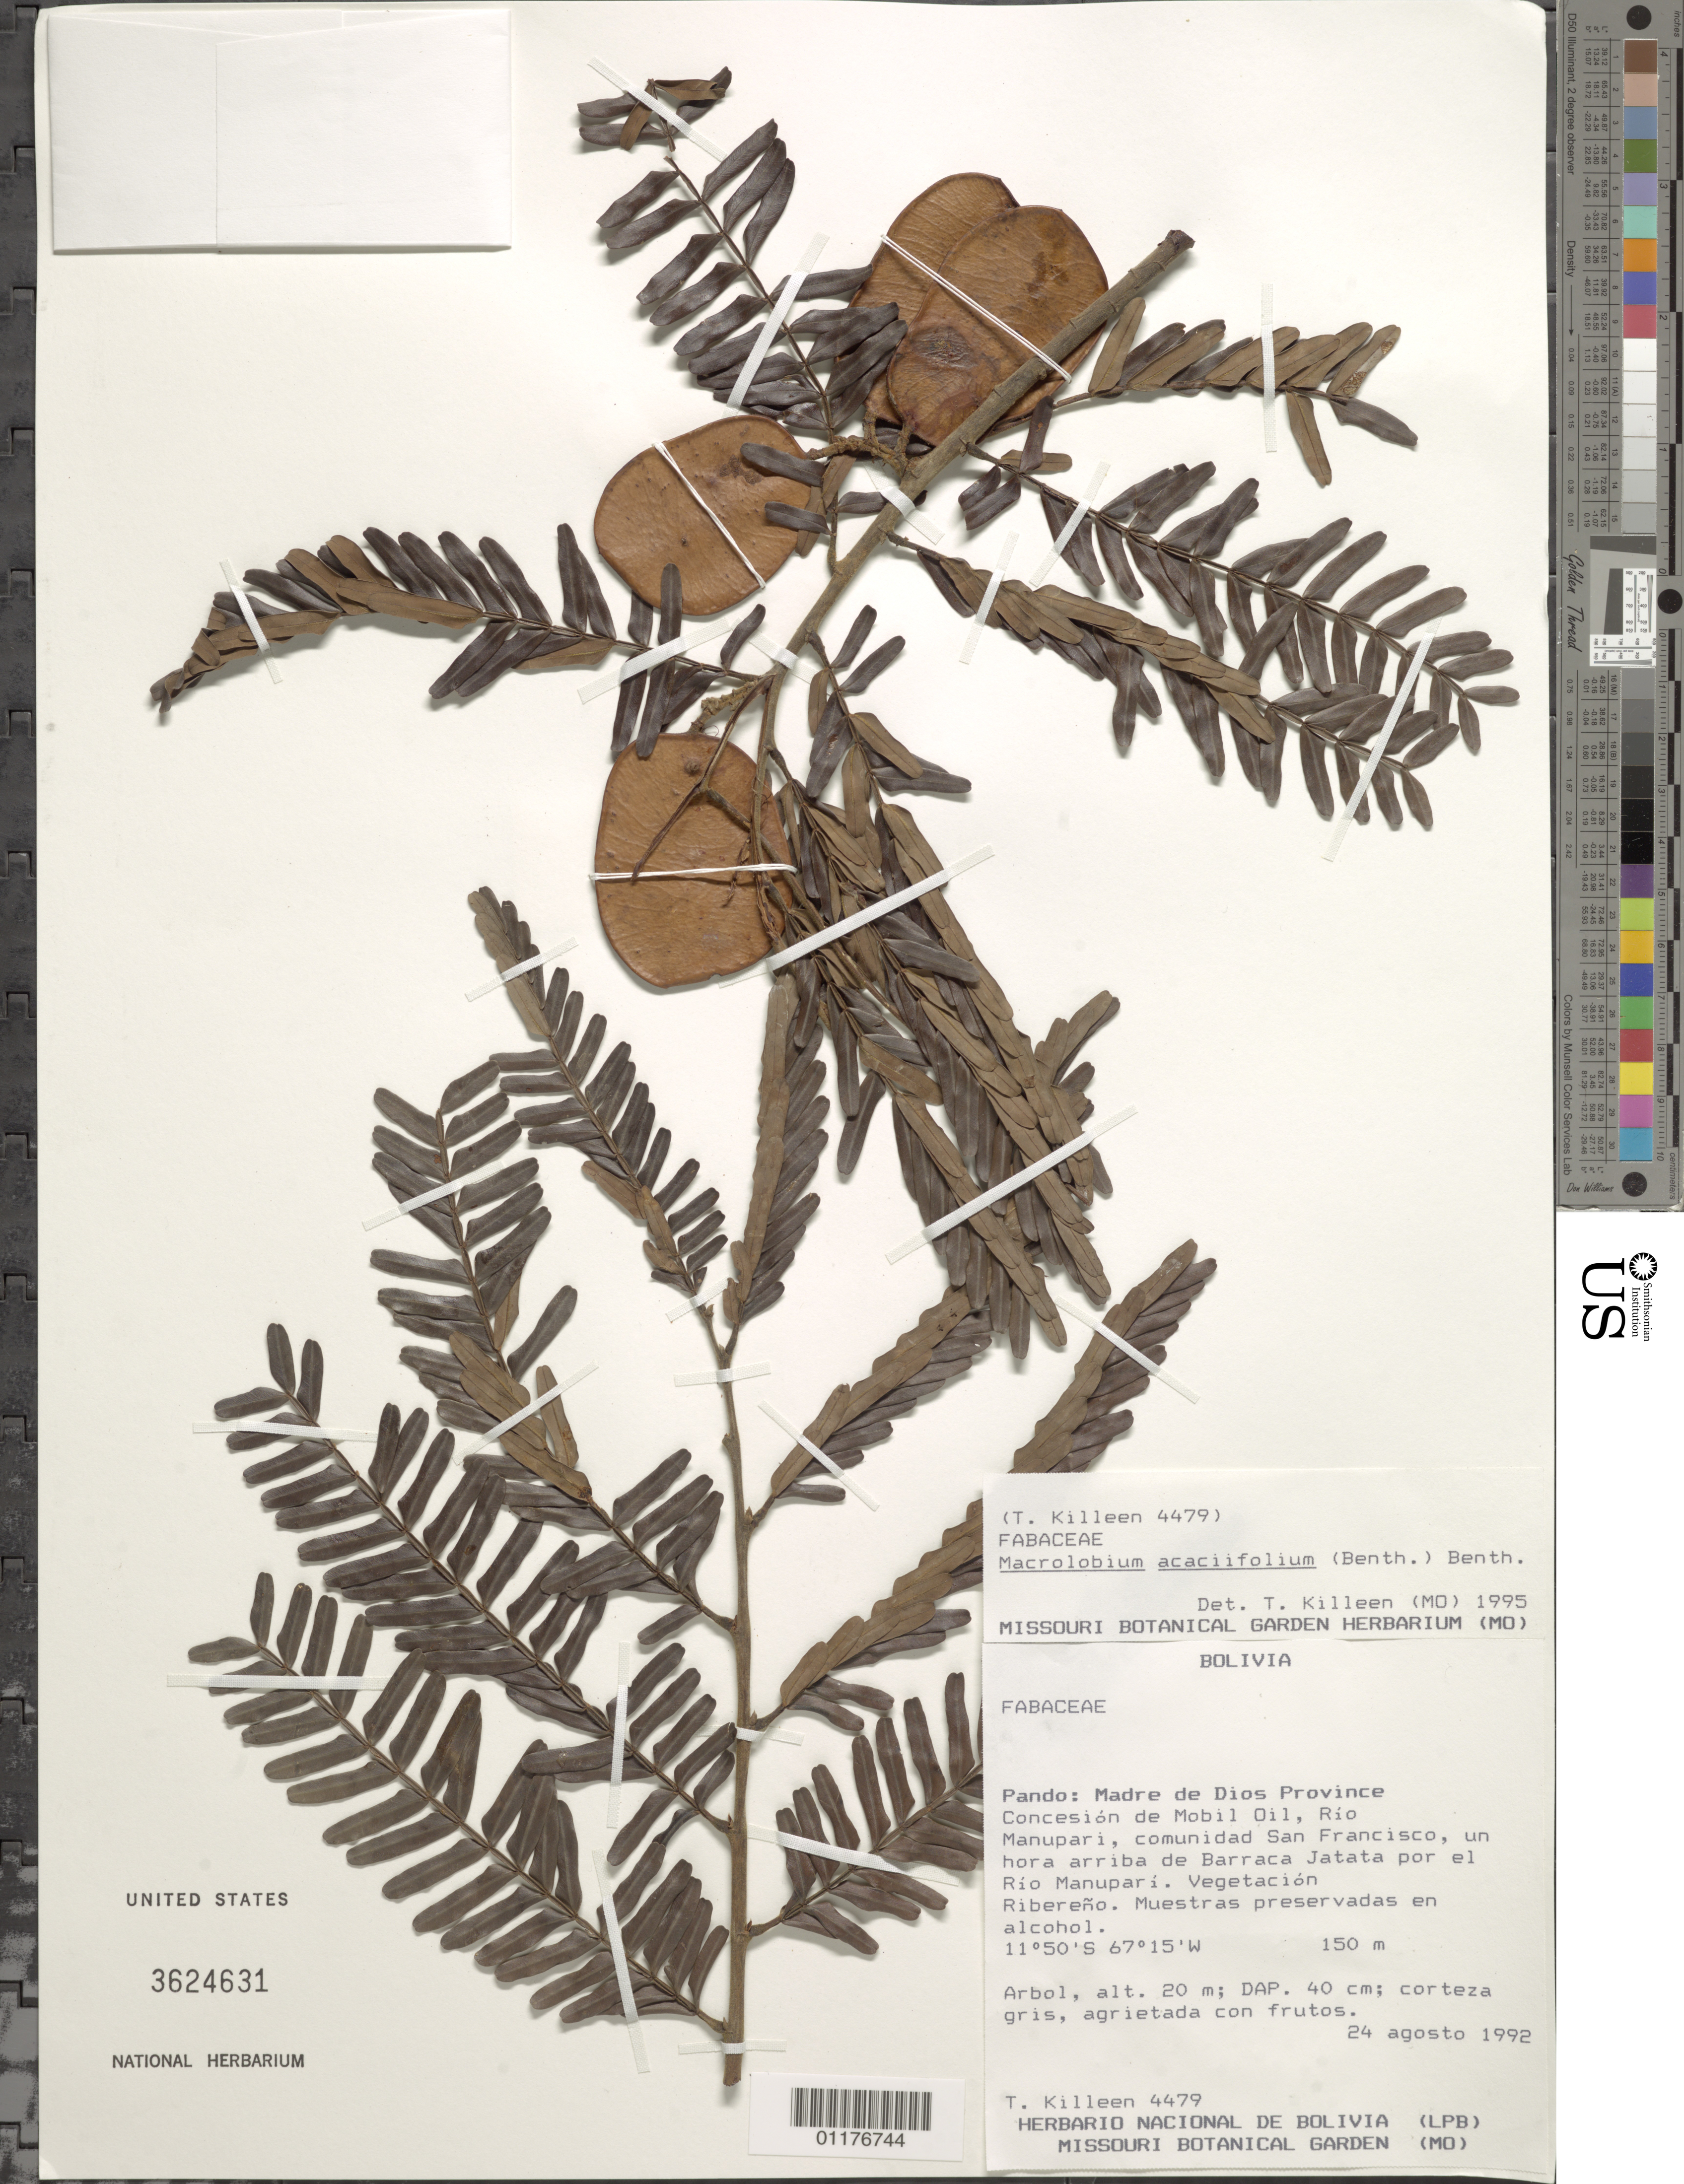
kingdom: Plantae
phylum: Tracheophyta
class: Magnoliopsida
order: Fabales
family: Fabaceae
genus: Macrolobium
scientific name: Macrolobium acaciifolium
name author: (Benth.) Benth.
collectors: T. J. Killeen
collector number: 4479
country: Bolivia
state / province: Pando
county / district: Madre de Dios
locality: Concesion de Mobil Oil, Tio Manupari, comunidad San Francisco, un hora arriba de Barraqca Jatata pro el Rio Manupari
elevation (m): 150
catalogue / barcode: US 3624631